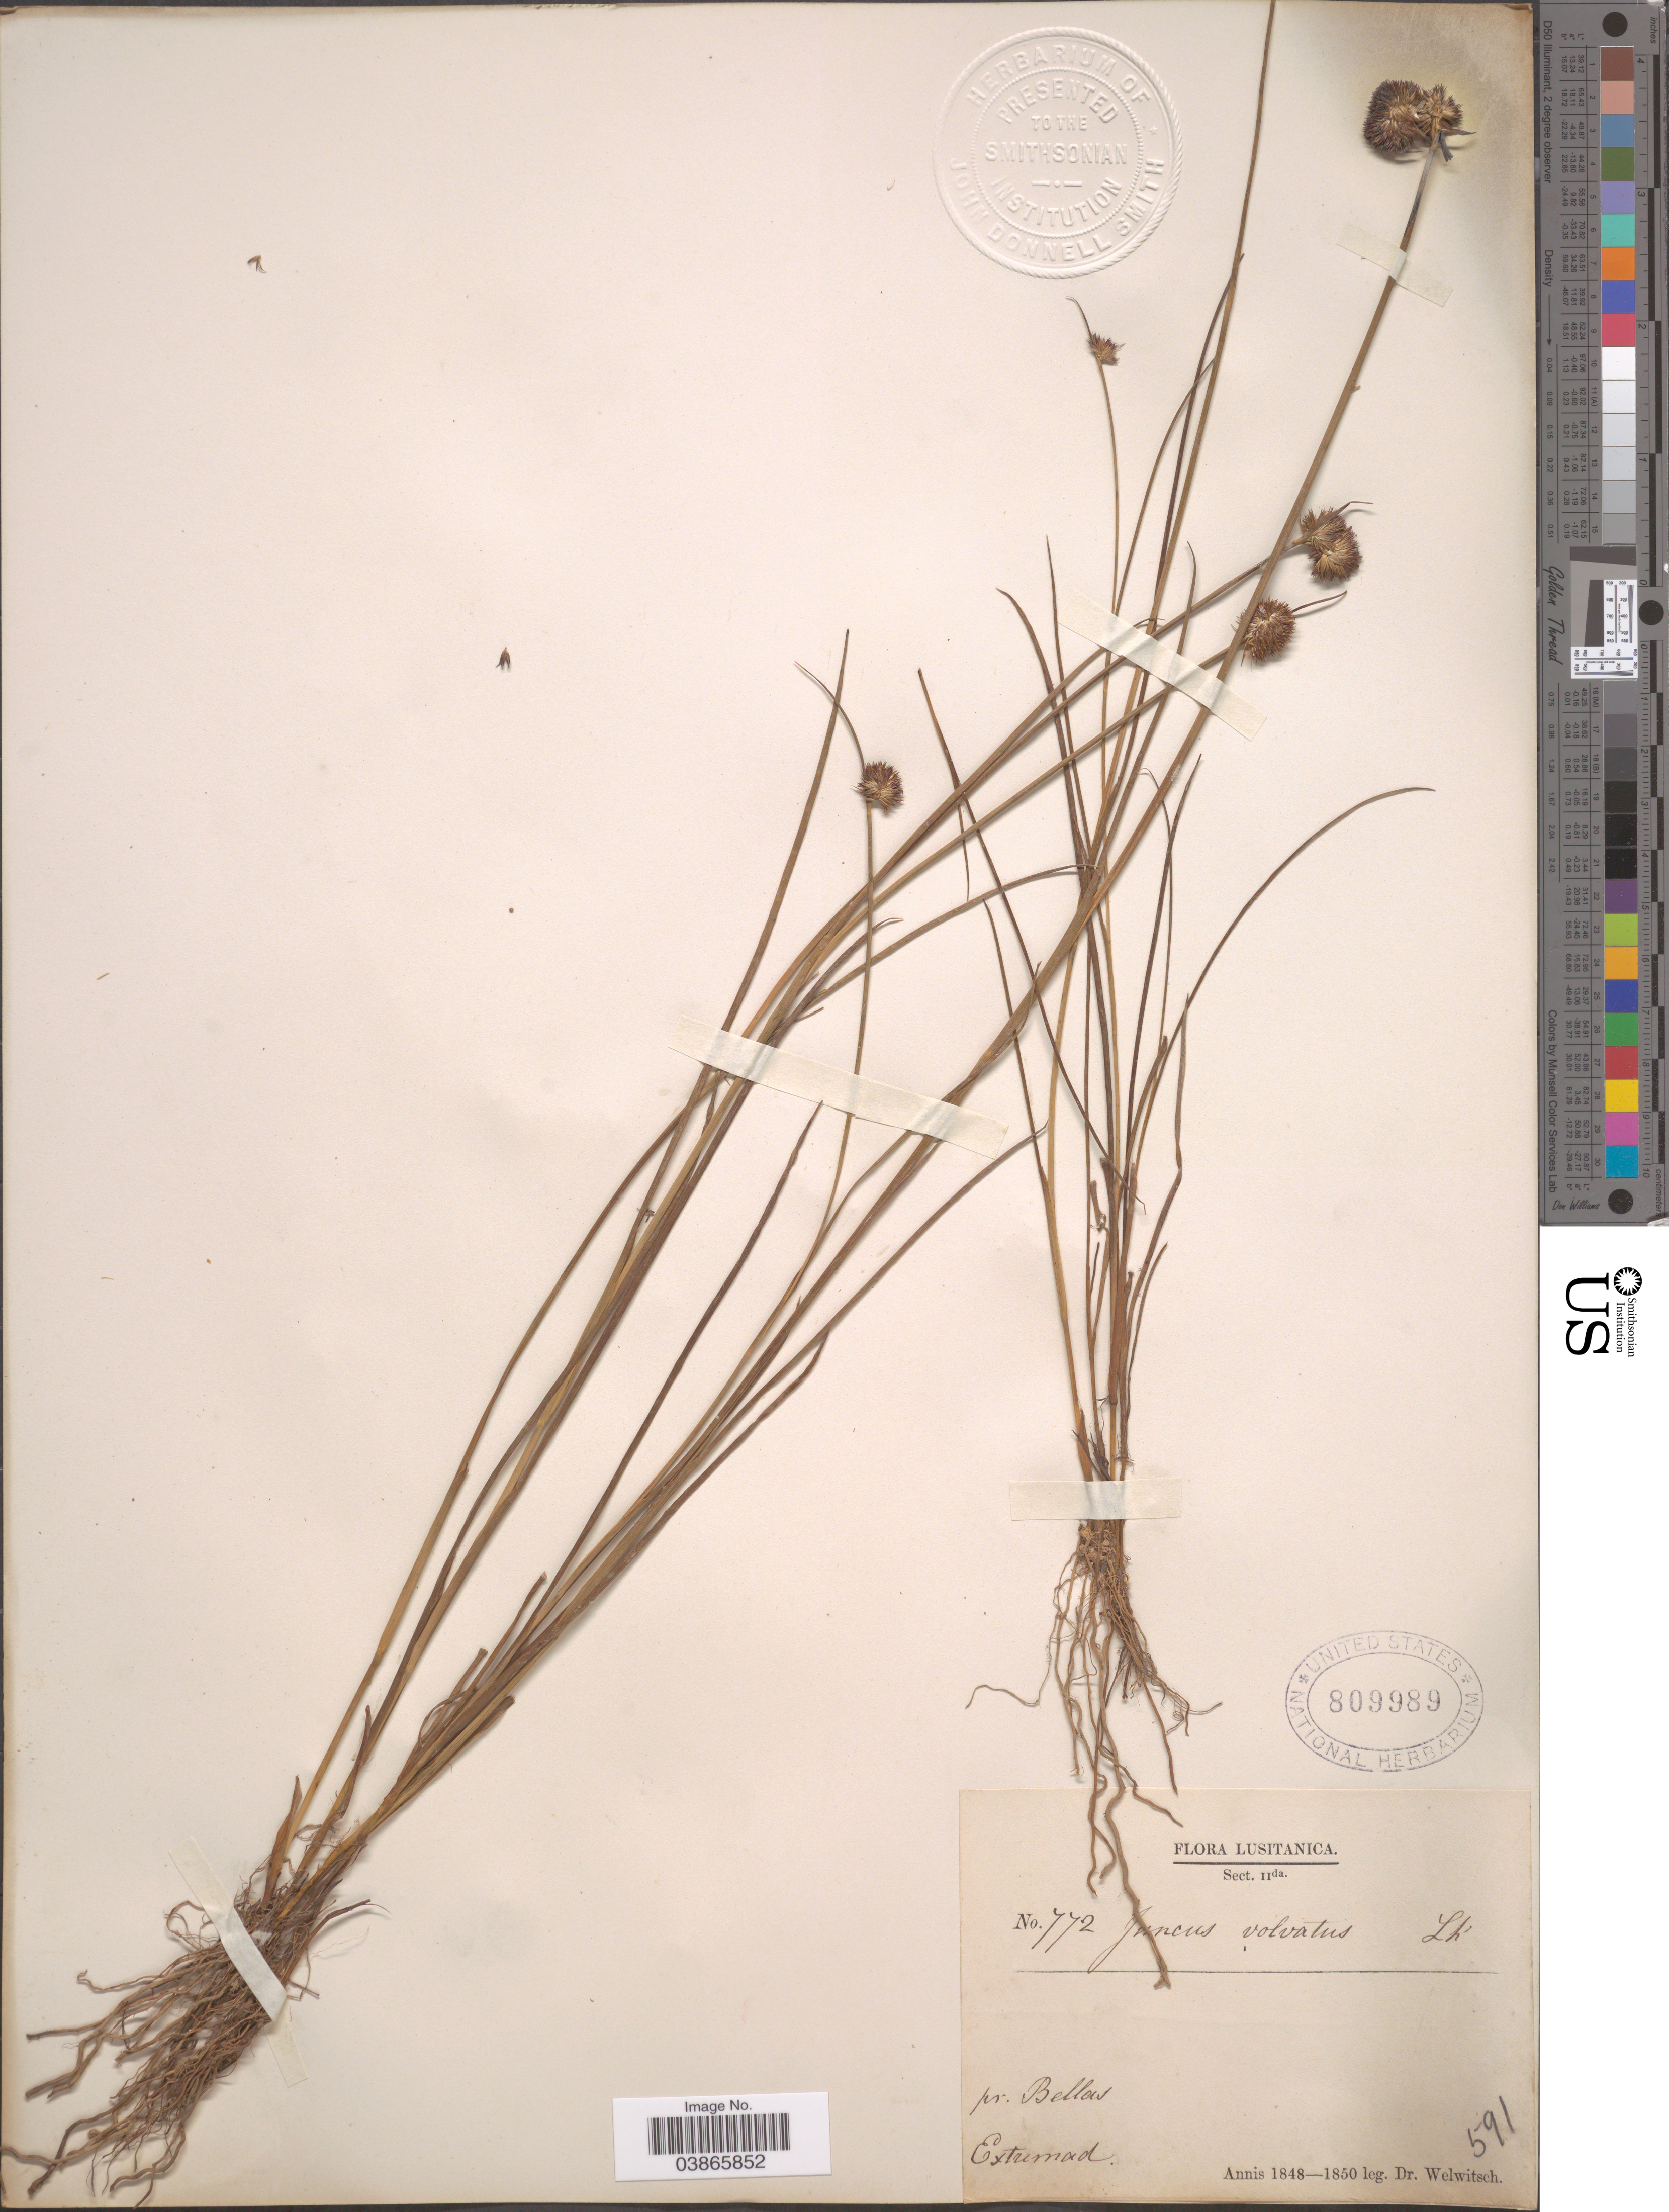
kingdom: Plantae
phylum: Tracheophyta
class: Liliopsida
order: Poales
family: Juncaceae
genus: Juncus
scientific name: Juncus valvatus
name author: Link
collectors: -. Welwitsch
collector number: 772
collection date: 1848/1850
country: Portugal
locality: Lusitanica. Pr. Bellas. Extremad.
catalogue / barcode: US 809989